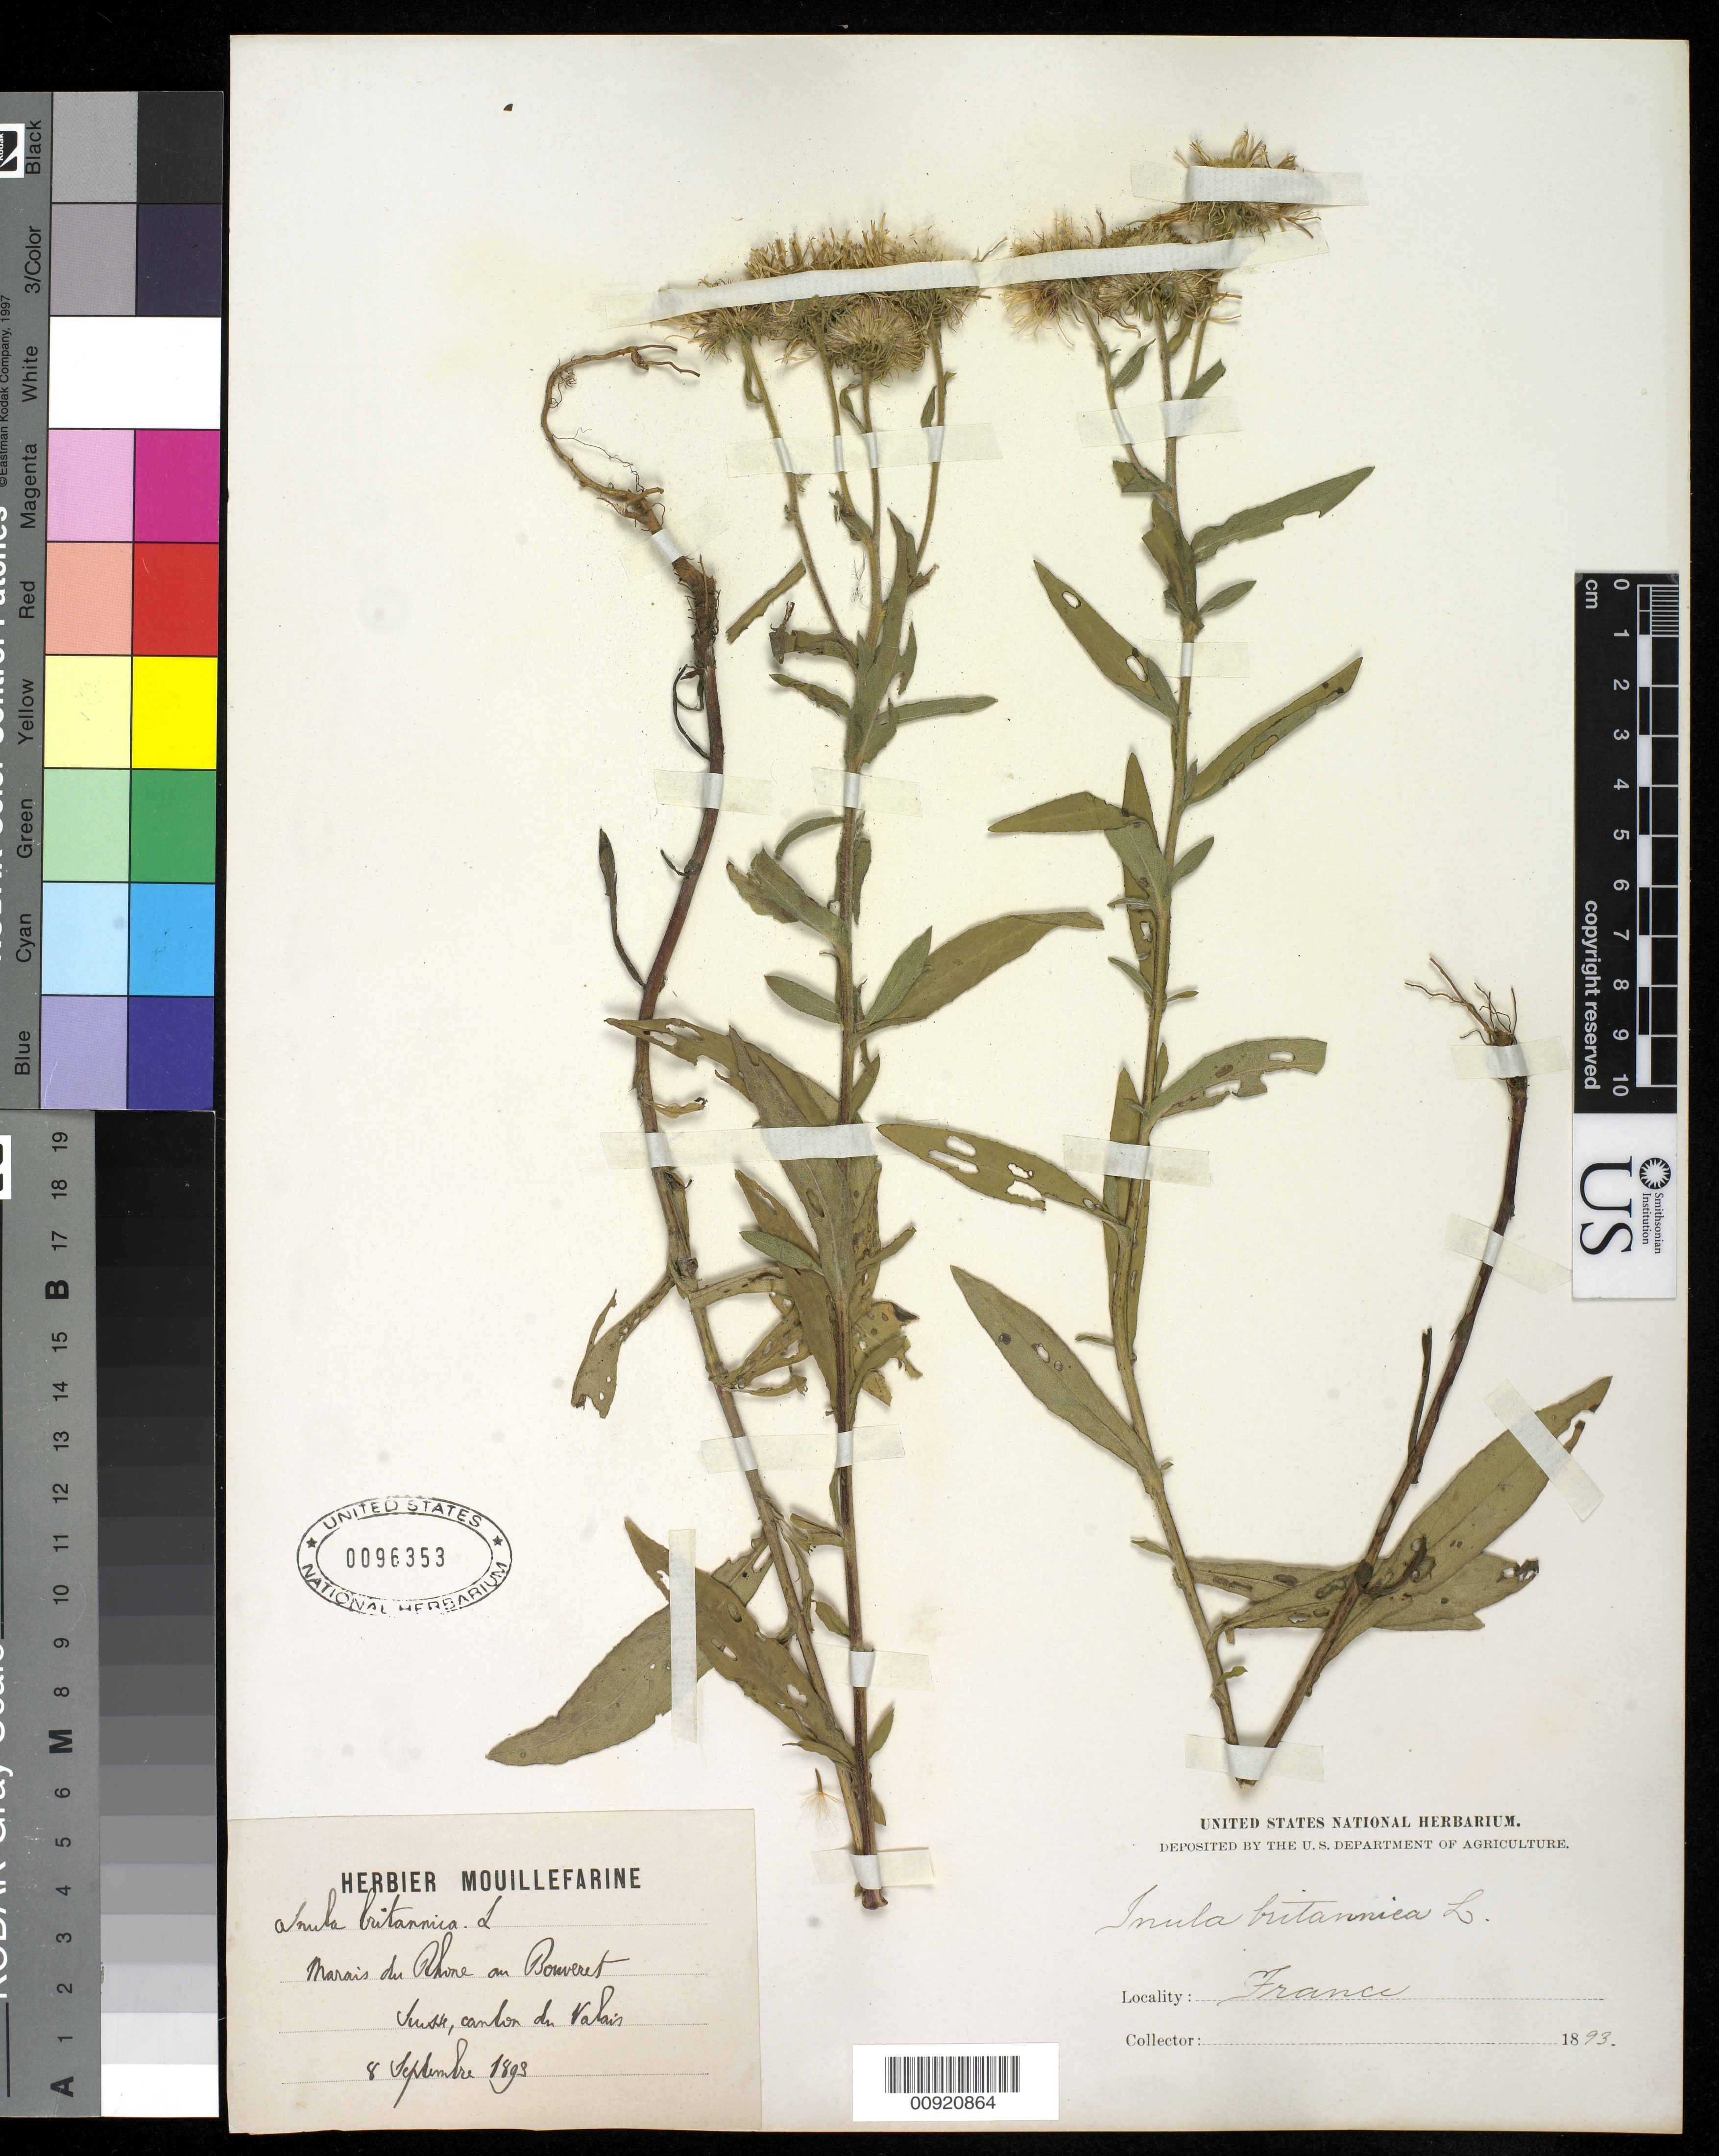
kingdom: Plantae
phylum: Tracheophyta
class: Magnoliopsida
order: Asterales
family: Asteraceae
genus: Inula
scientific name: Inula britannica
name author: L.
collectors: A. Mouillefarine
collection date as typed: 08 Sep 1893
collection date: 1893-09-08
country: Switzerland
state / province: Valais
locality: Marais du Rhone an Boweret: juse, canton du Valais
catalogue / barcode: US 96353